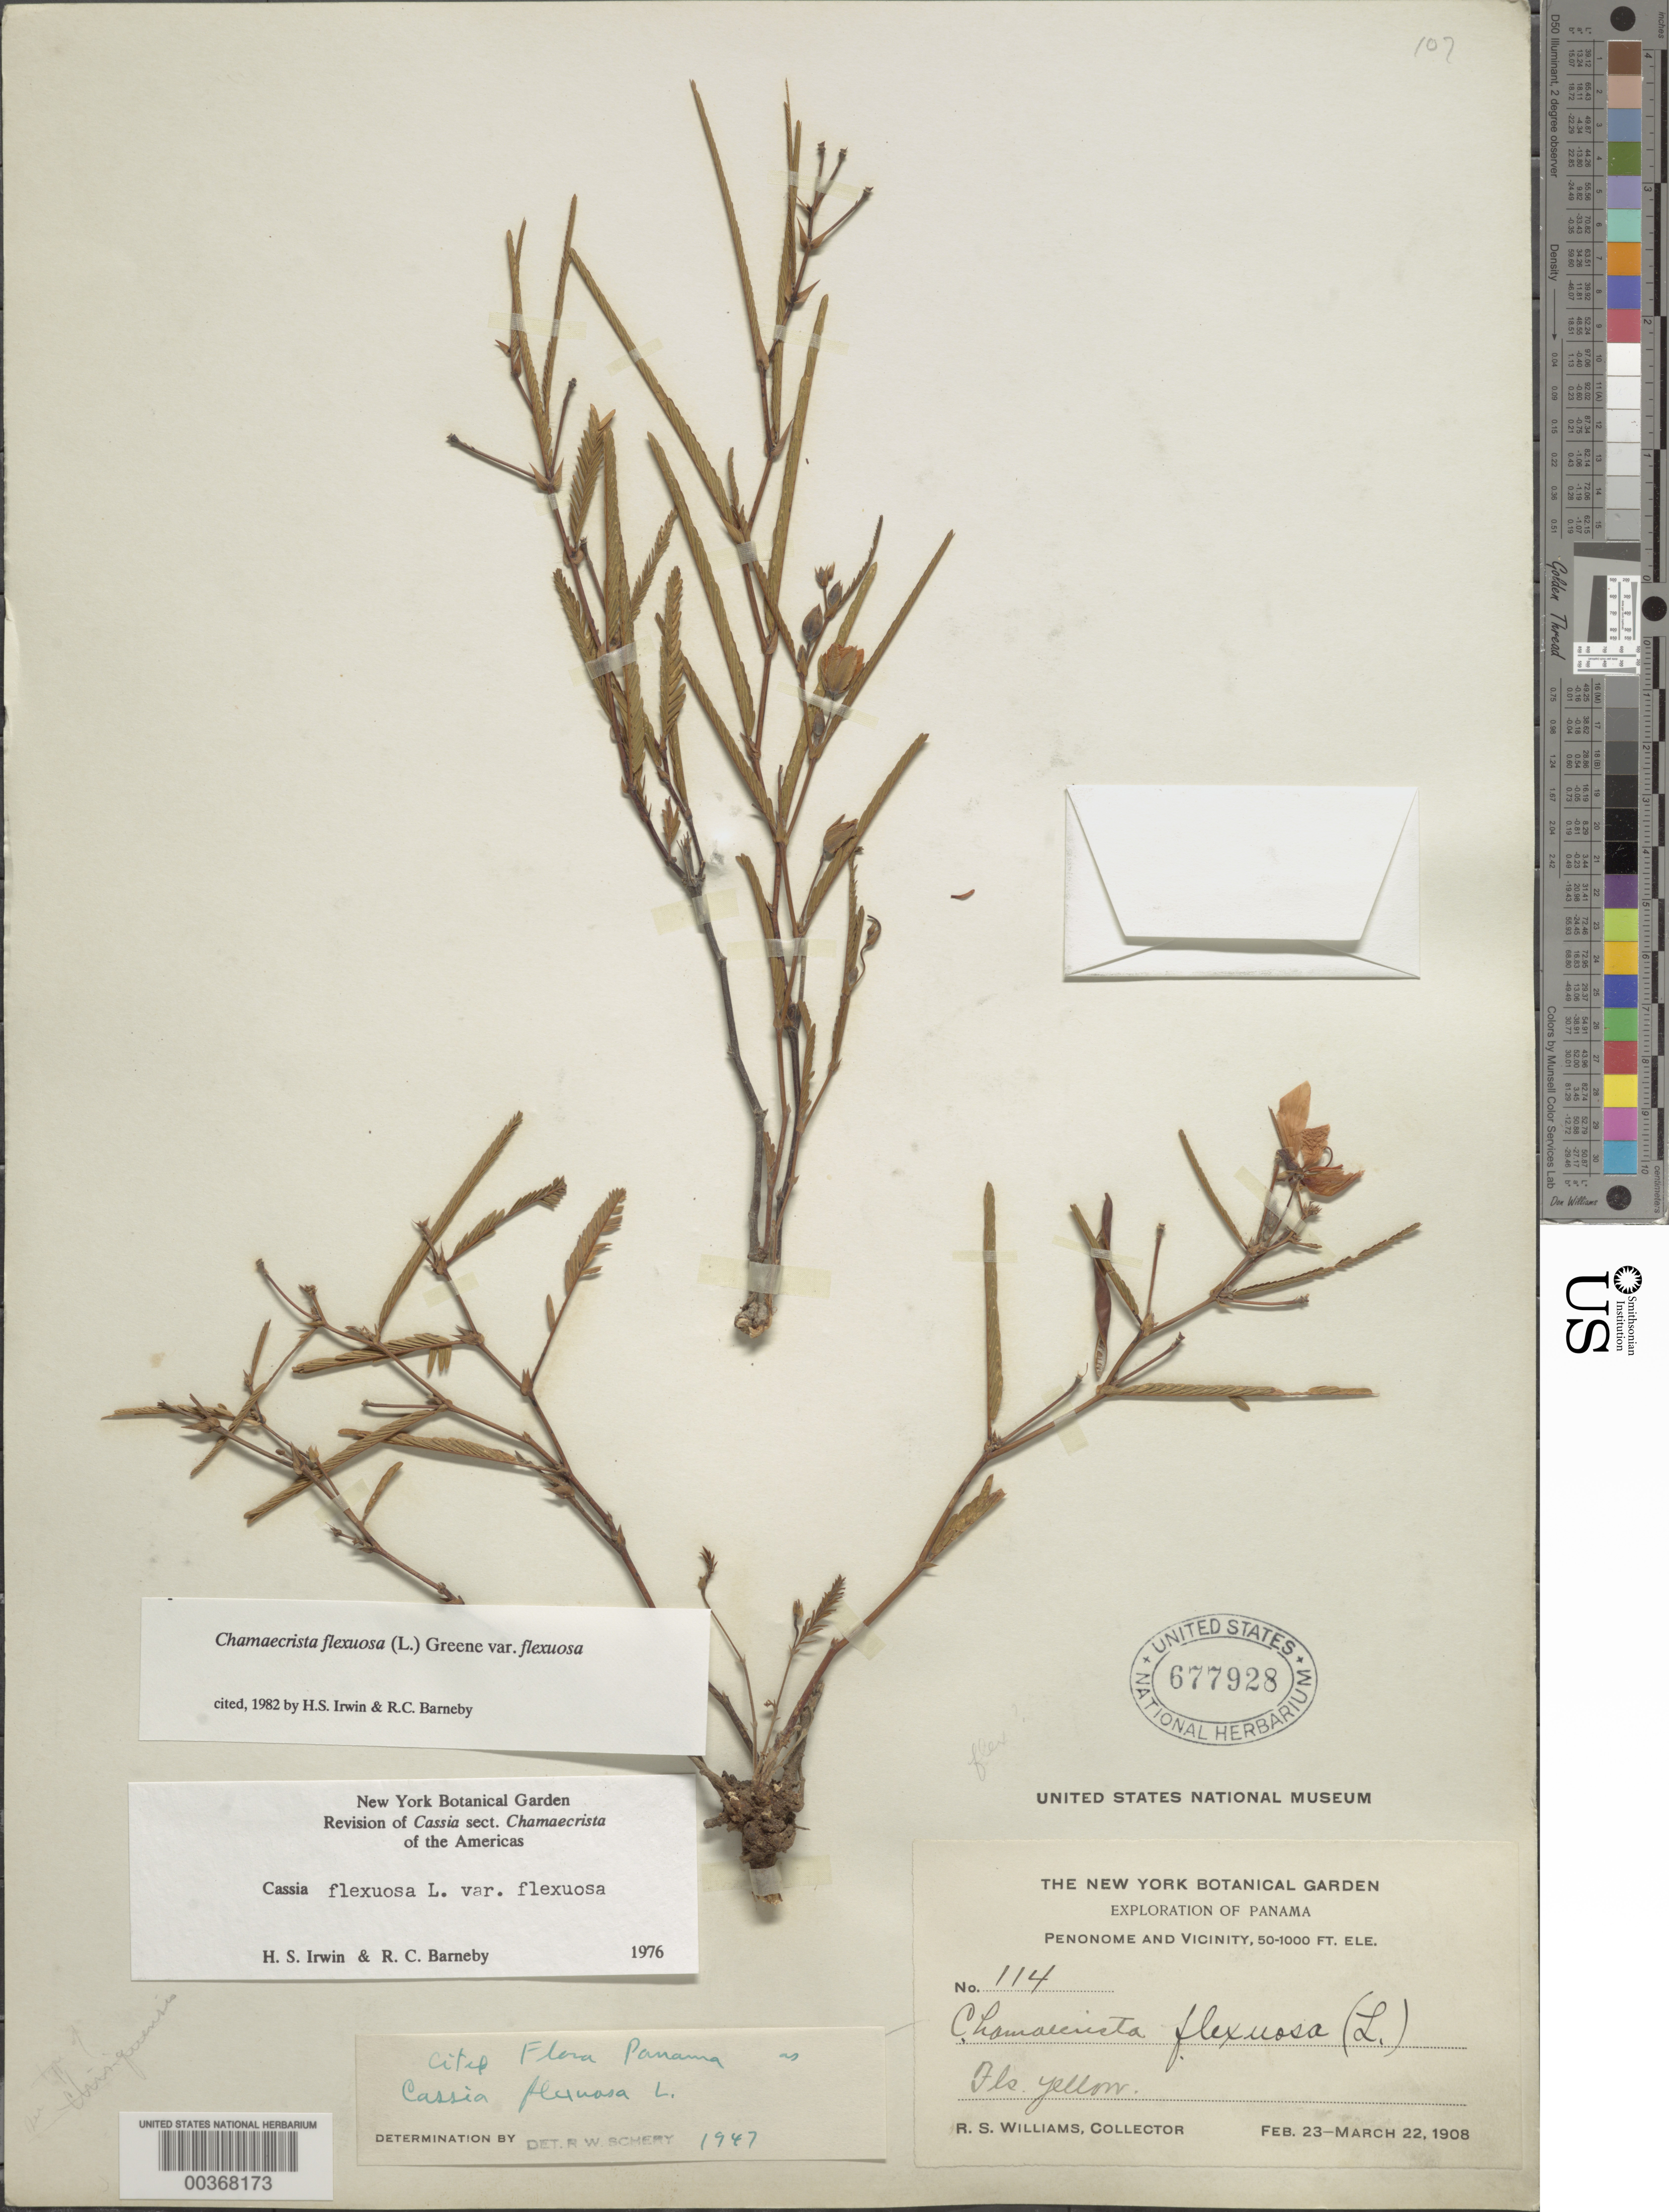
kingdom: Plantae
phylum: Tracheophyta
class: Magnoliopsida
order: Fabales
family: Fabaceae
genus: Chamaecrista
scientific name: Chamaecrista flexuosa var. flexuosa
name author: (L.) Greene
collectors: R. S. Williams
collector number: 114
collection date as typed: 23 Feb 1908 to 22 Mar 1908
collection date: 1908-02-23/1908-03-22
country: Panama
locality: Penonome and vicinity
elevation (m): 15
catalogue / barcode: US 677928